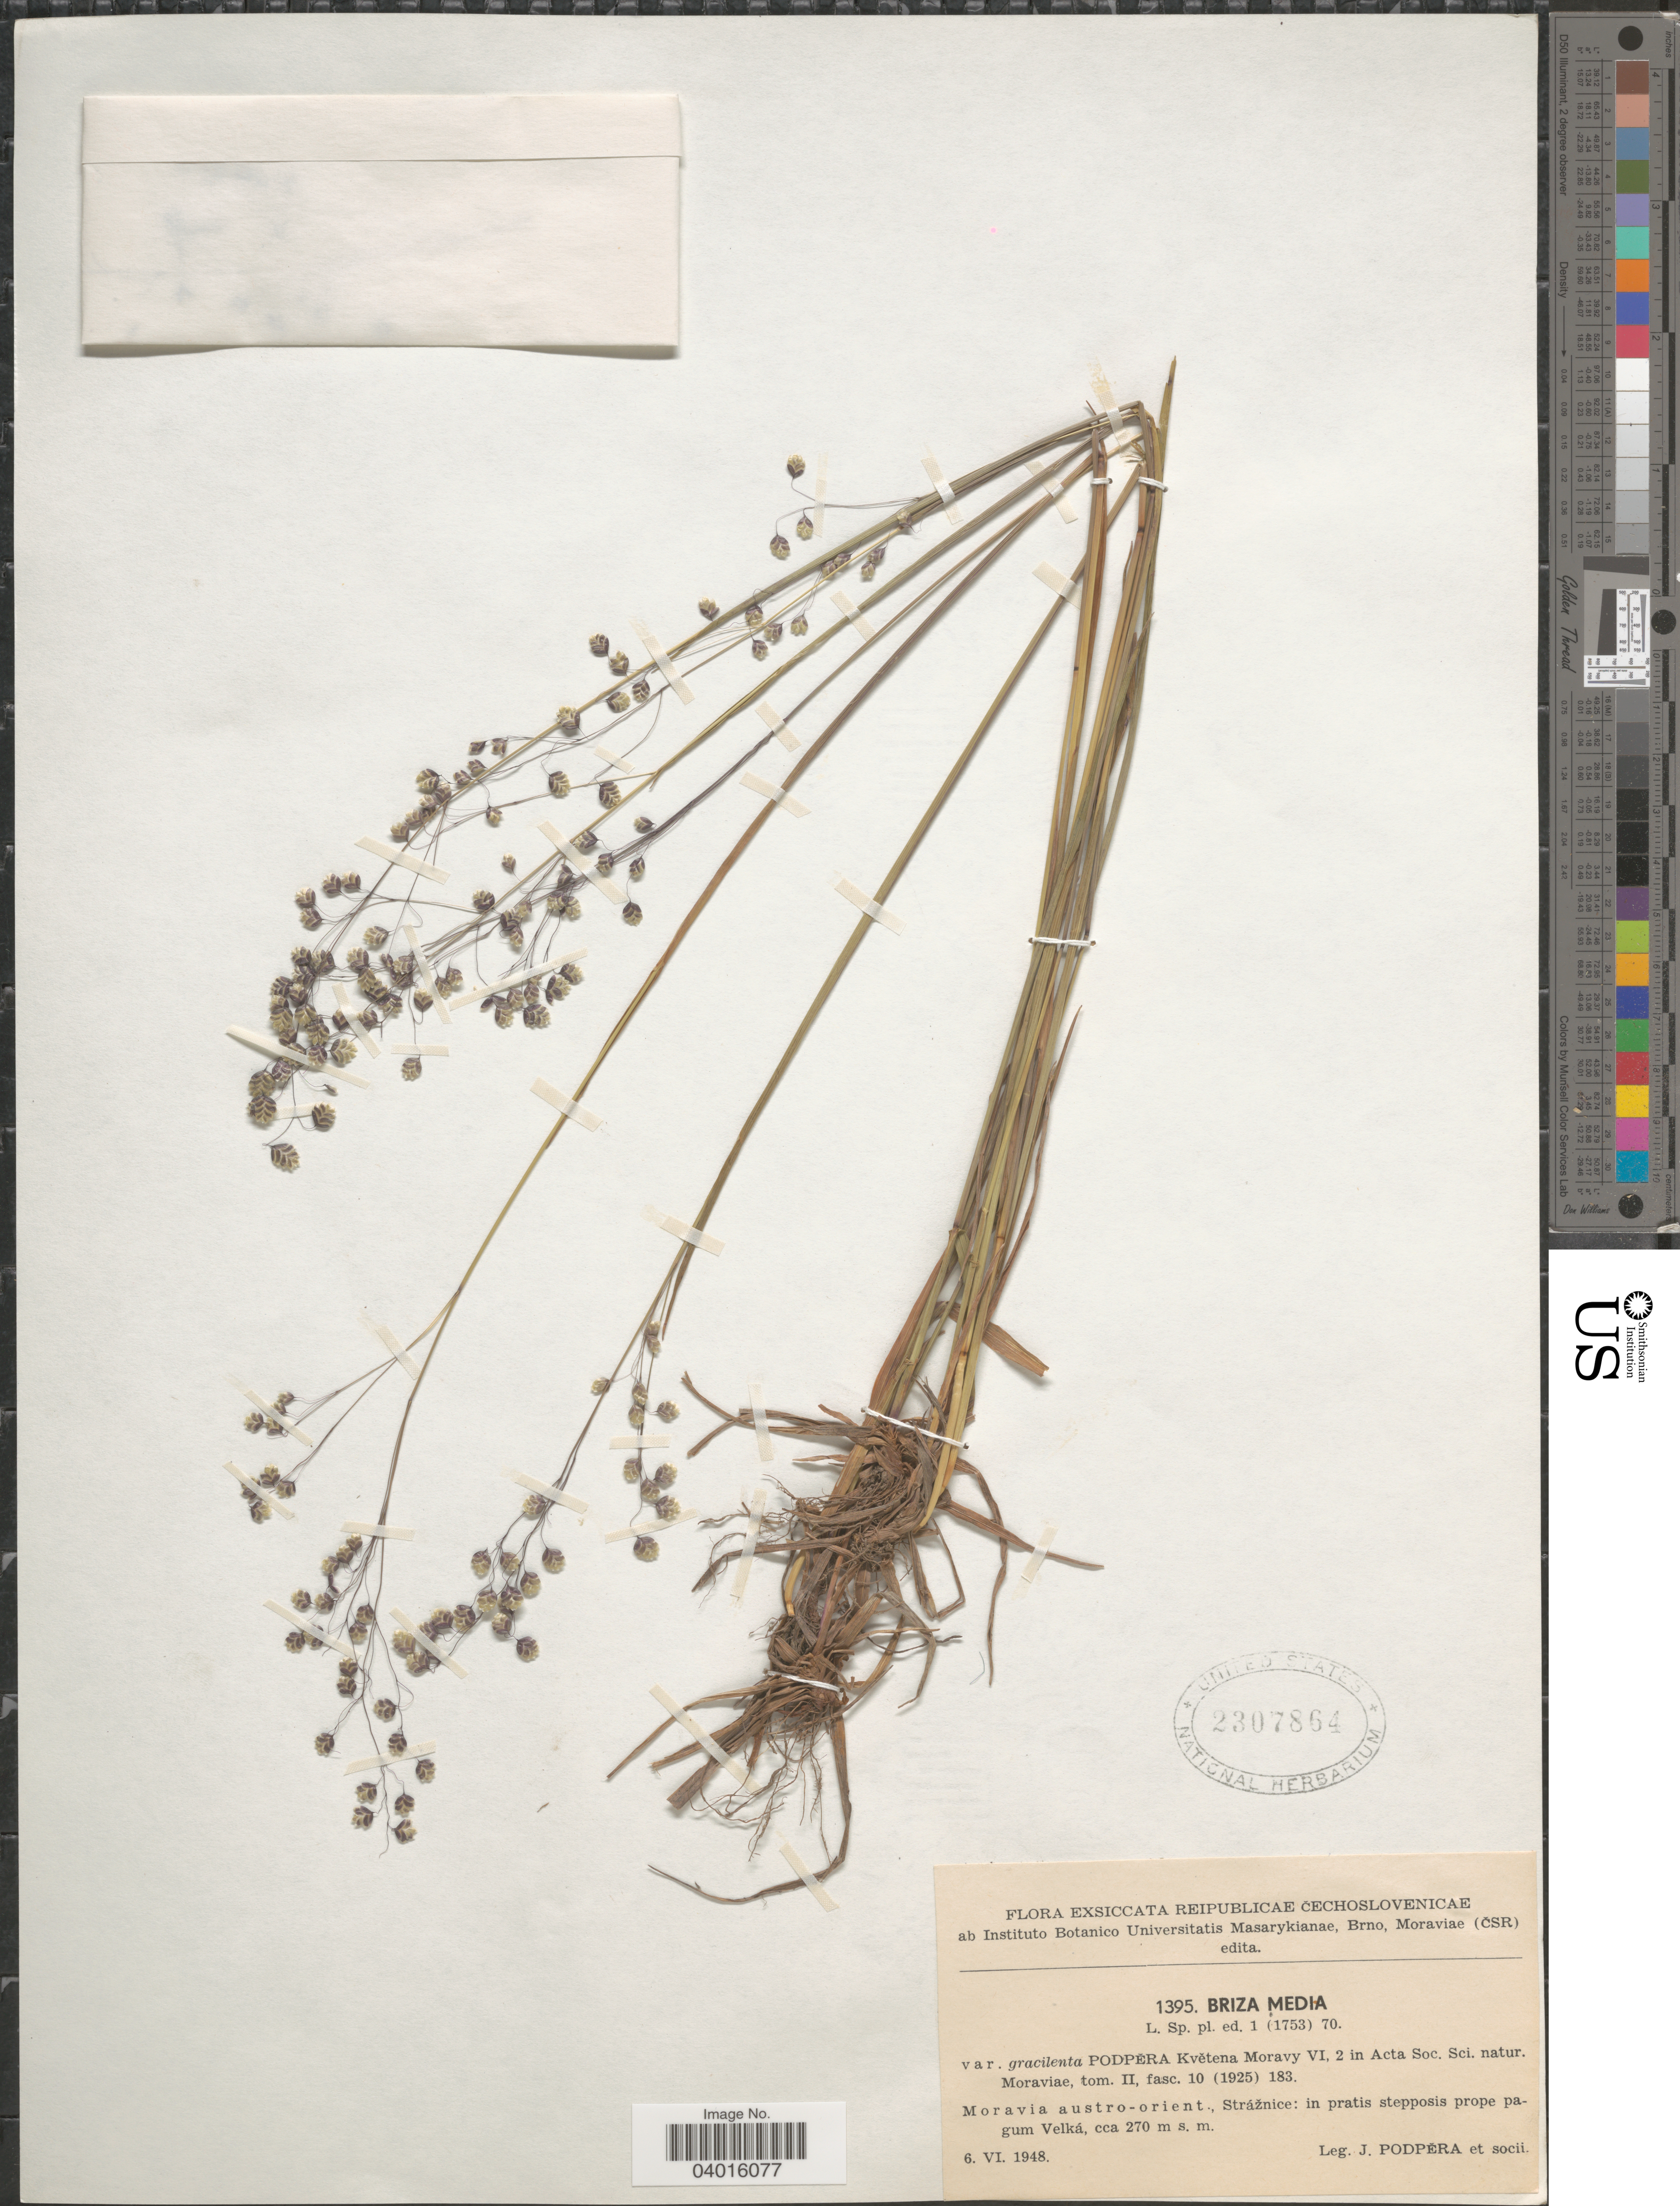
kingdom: Plantae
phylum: Tracheophyta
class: Liliopsida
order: Poales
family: Poaceae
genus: Briza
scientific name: Briza media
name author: L.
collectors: J. Podpera & Et socii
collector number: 1395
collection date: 1948-06-06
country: Czechia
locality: Reipublicae Čechoslovenicae. Moravia austro-orient., Strážnice: in pratis stepposis prope pagum Velká.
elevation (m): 270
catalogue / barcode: US 2307864